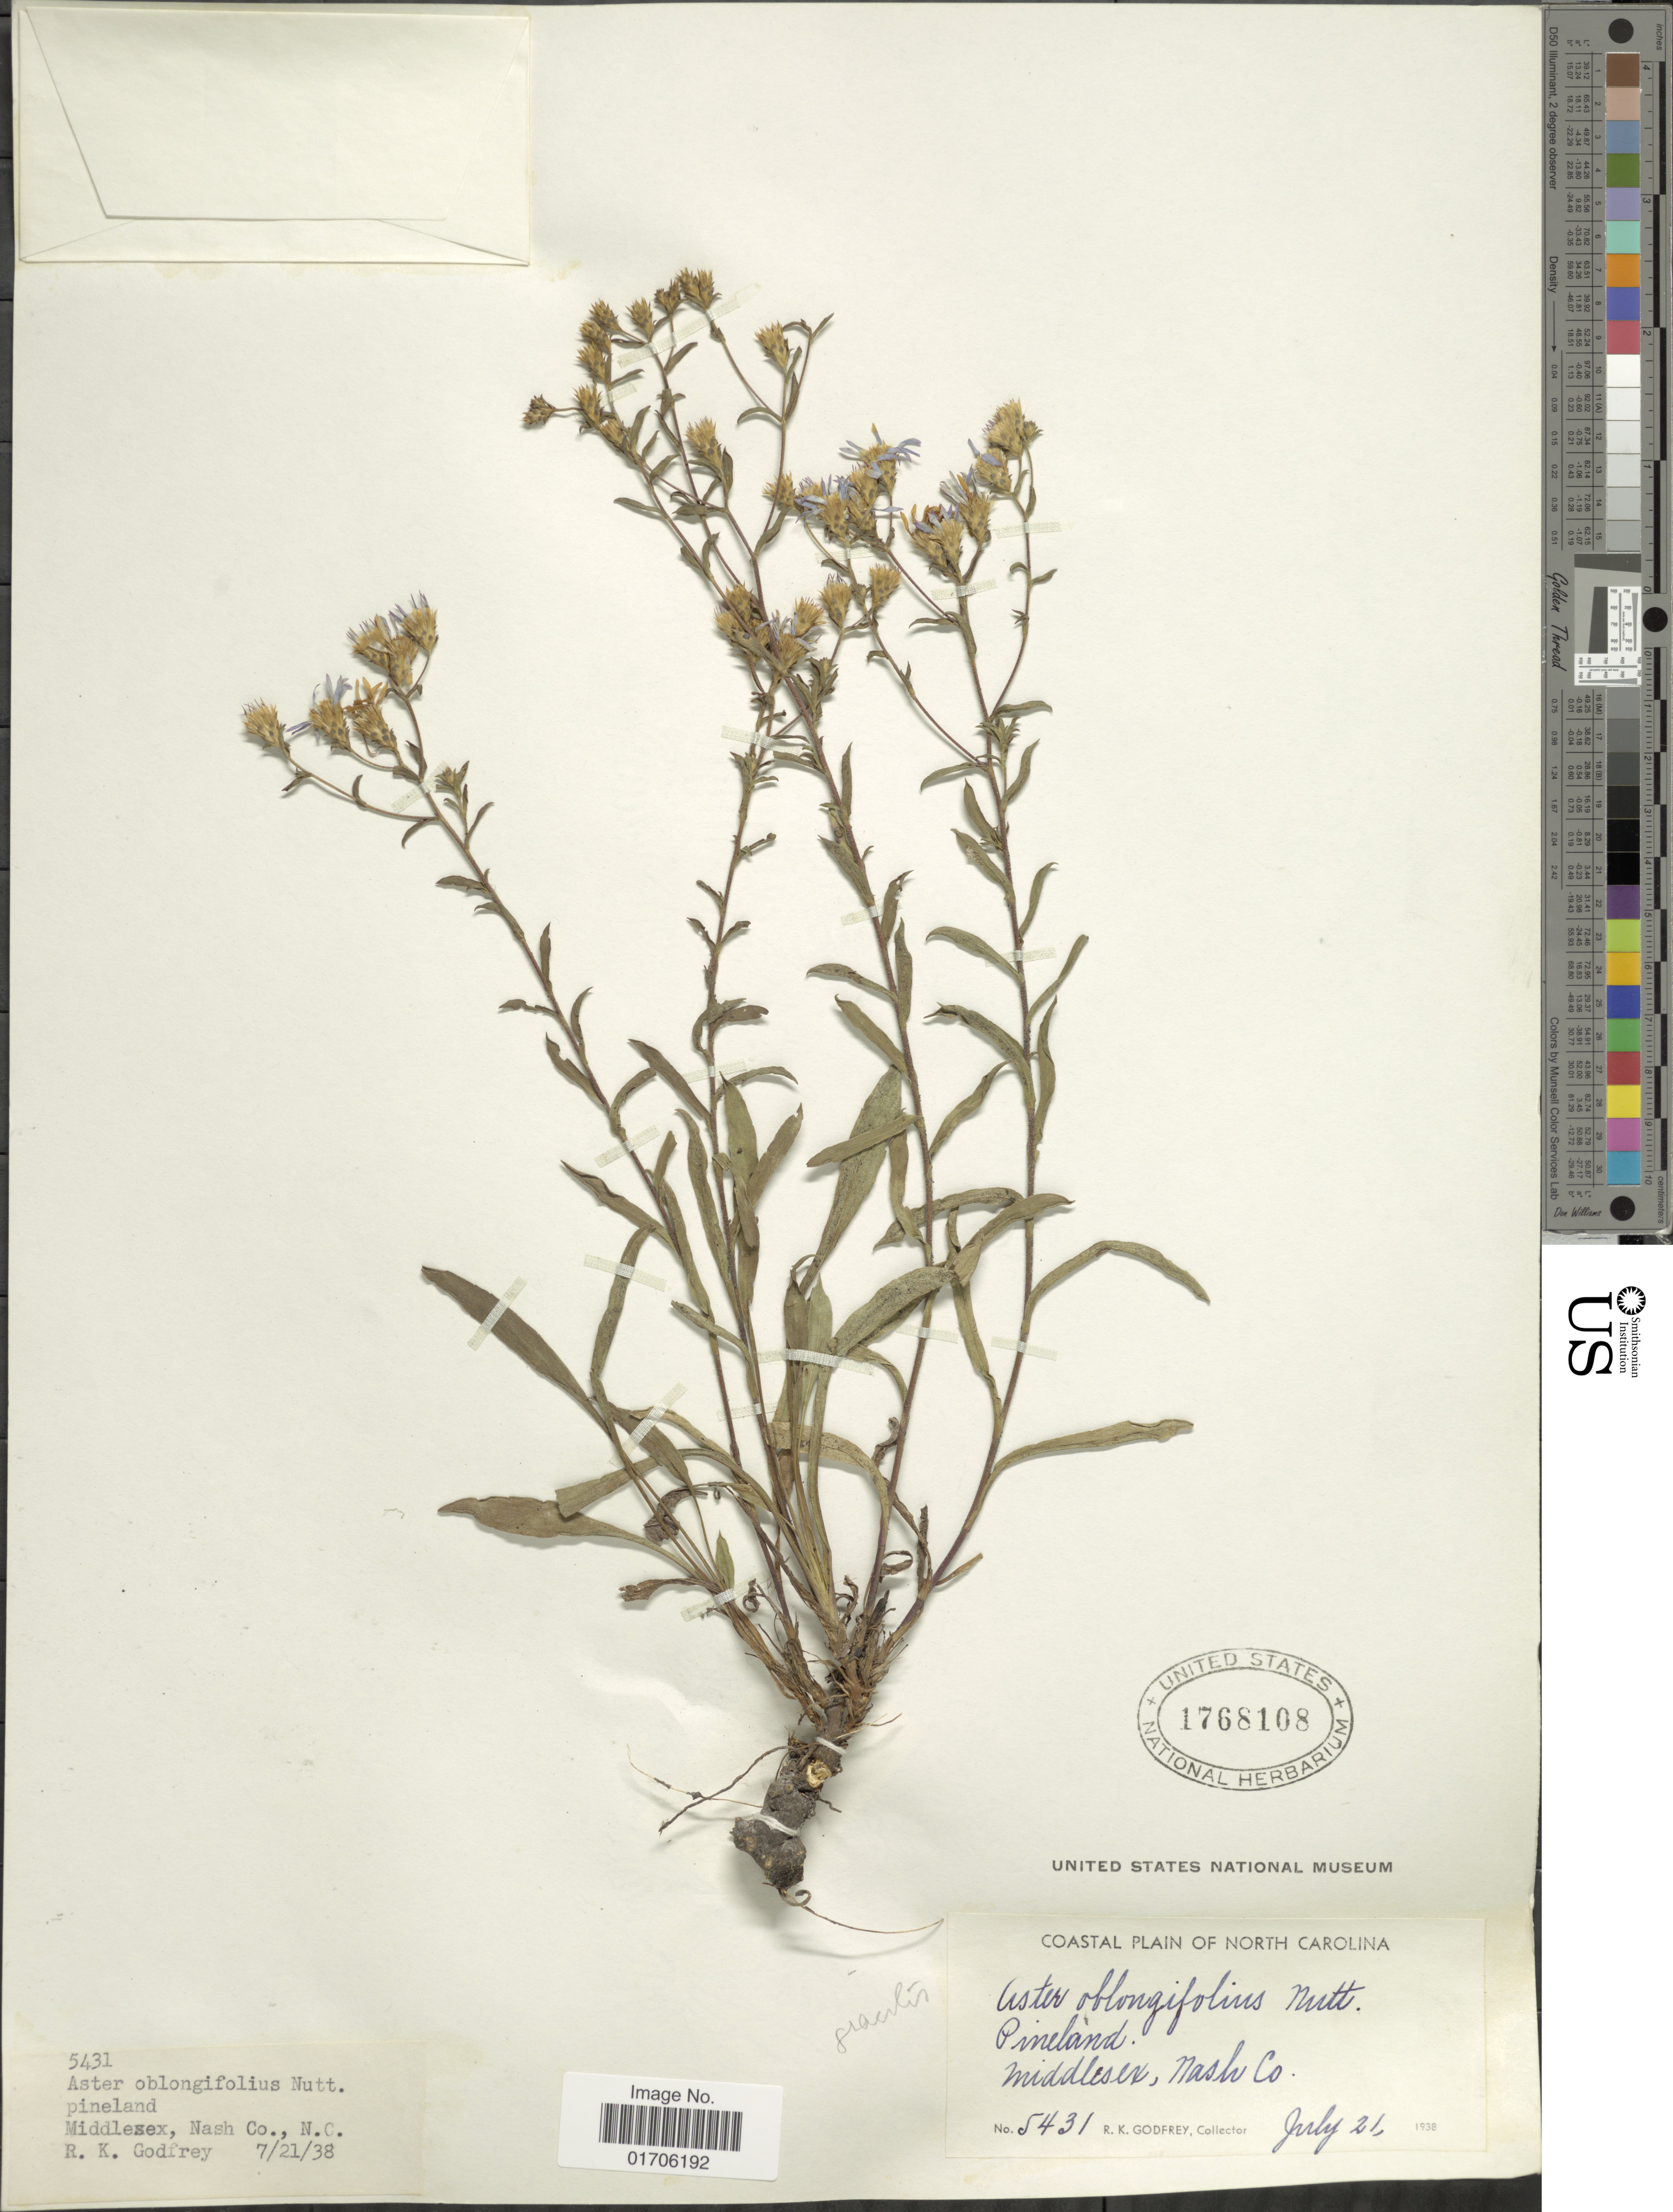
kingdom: Plantae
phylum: Tracheophyta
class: Magnoliopsida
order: Asterales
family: Asteraceae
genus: Eurybia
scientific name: Eurybia compacta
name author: G.L. Nesom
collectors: R. K. Godfrey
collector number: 5431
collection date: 1938-07-21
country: United States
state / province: North Carolina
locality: Coastal Plain of North Carolina. Pineland. Middlesex, Nash Co., N.C.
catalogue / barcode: US 1768108